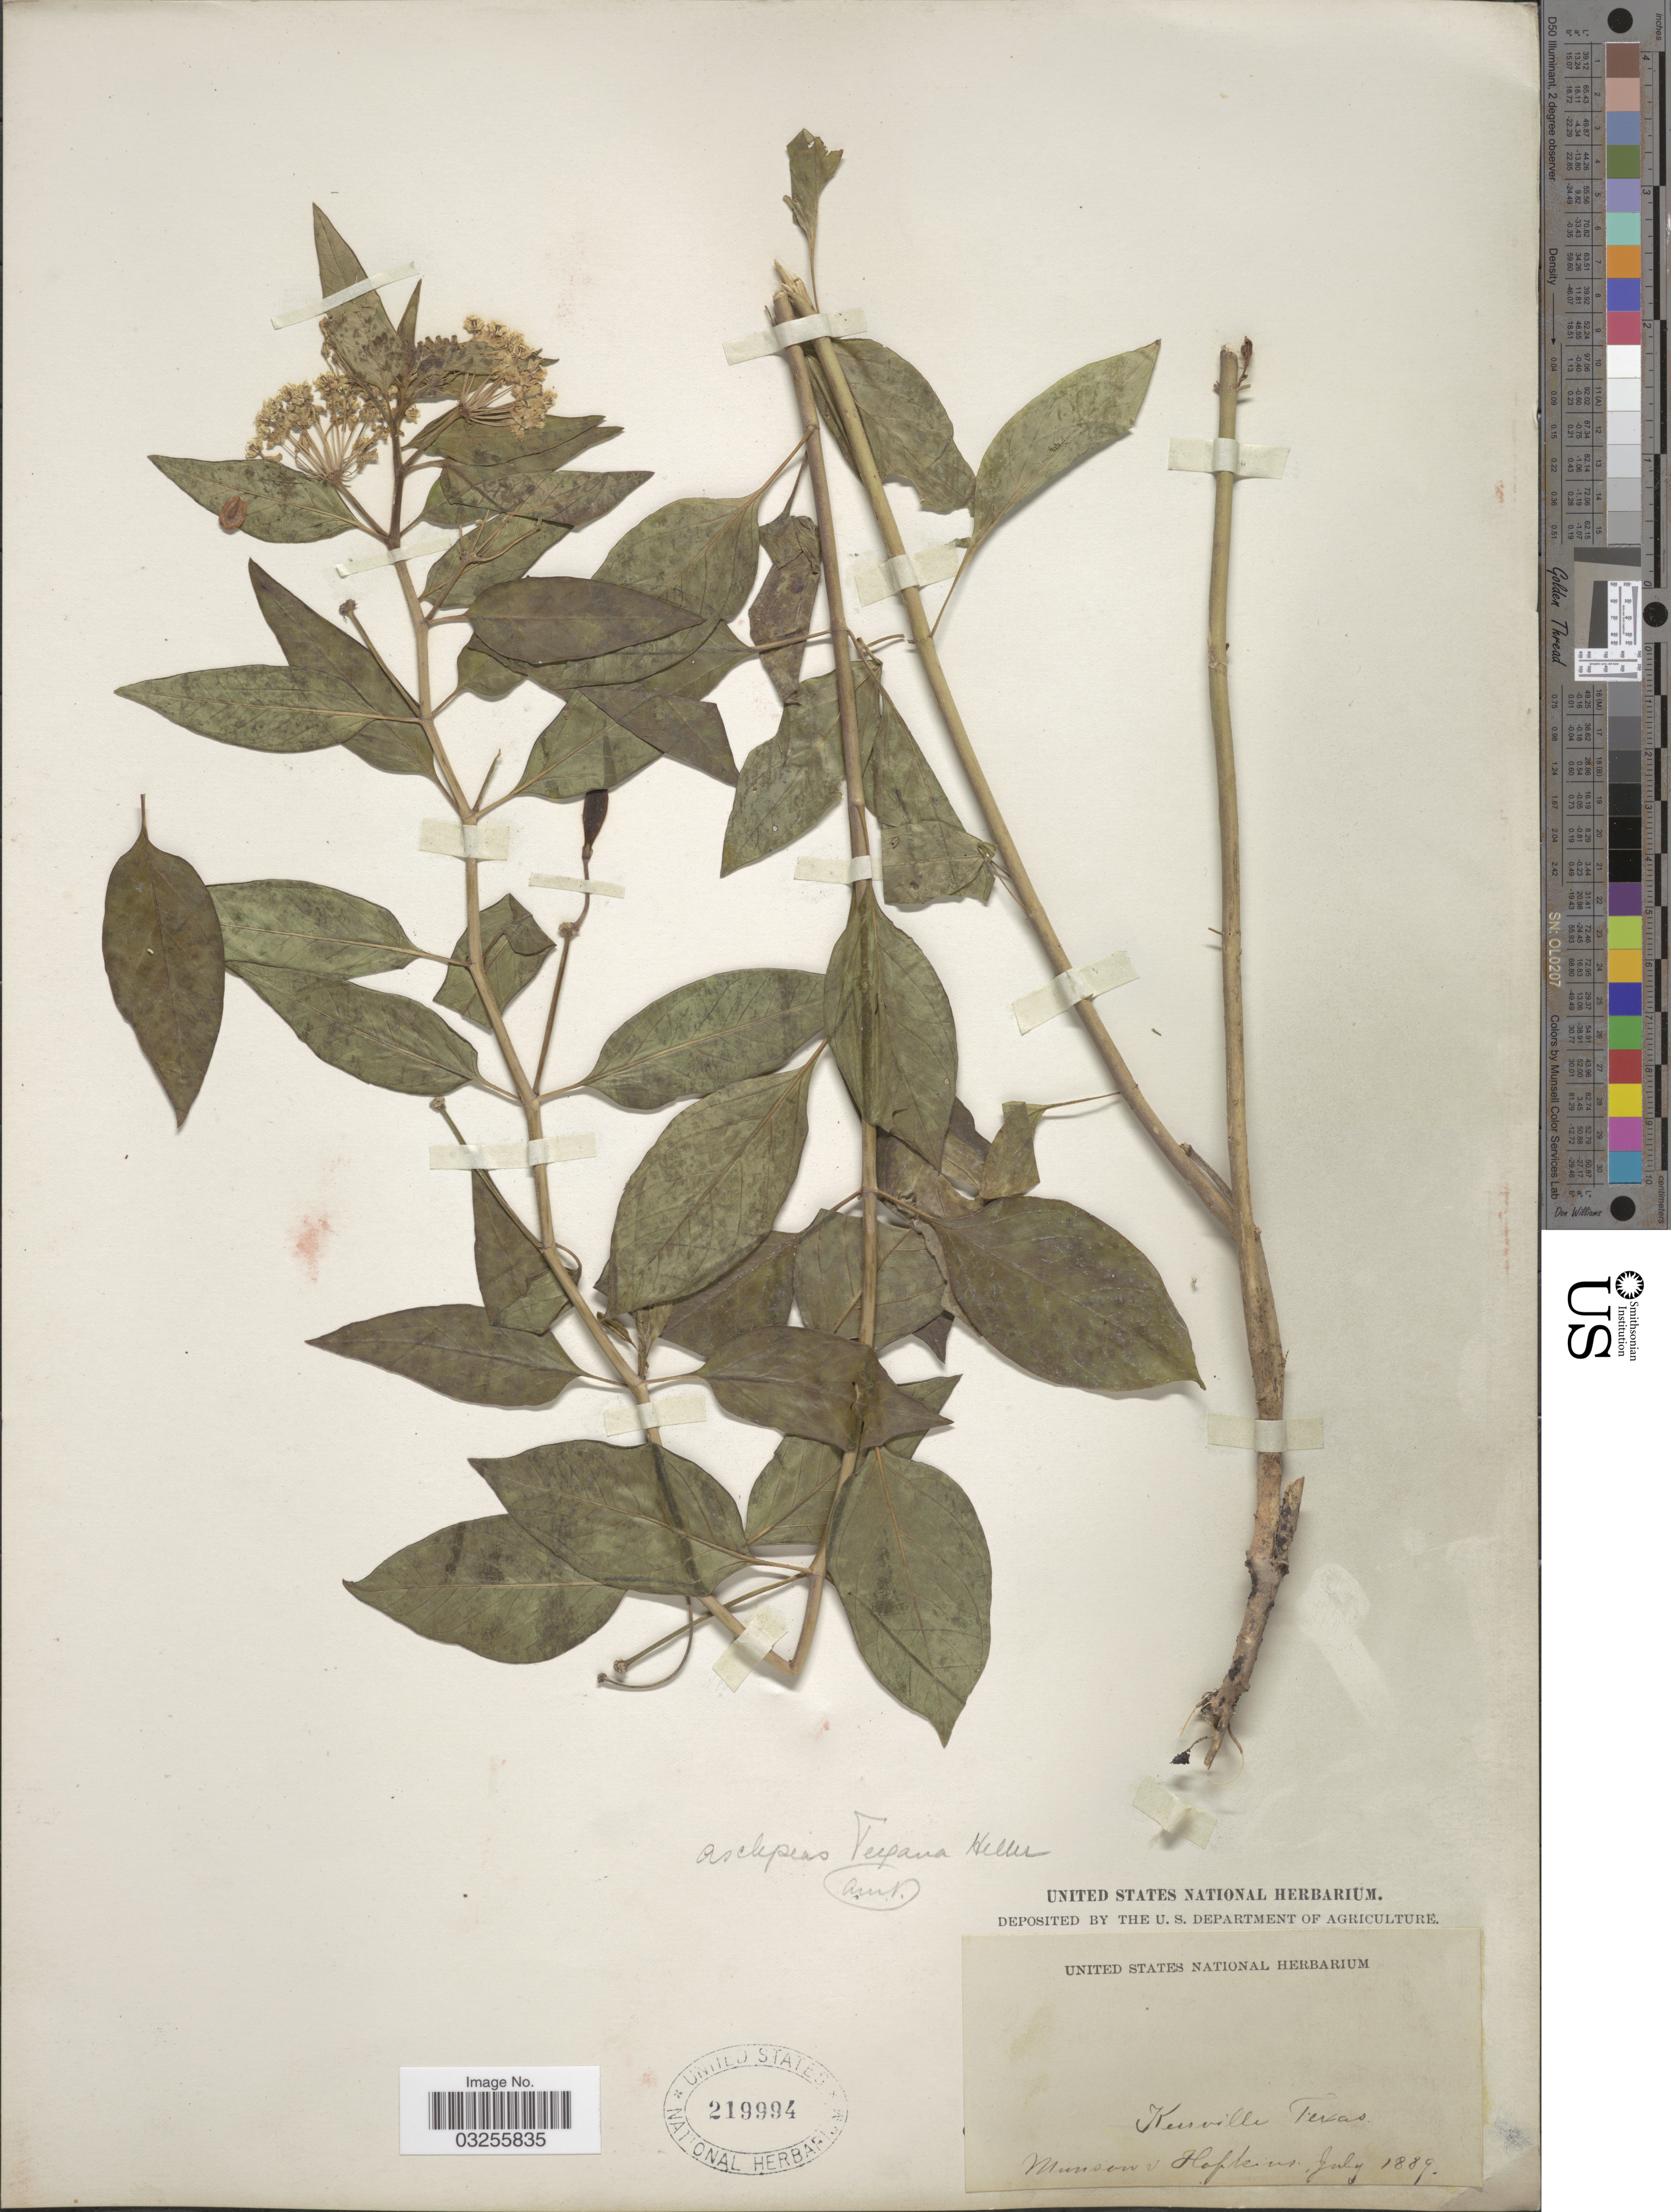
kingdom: Plantae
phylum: Tracheophyta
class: Magnoliopsida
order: Gentianales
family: Apocynaceae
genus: Asclepias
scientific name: Asclepias texana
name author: A. Heller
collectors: -. Munson & -. Hopkins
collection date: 1889-07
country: United States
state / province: Texas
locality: Kersville.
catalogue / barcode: US 219994